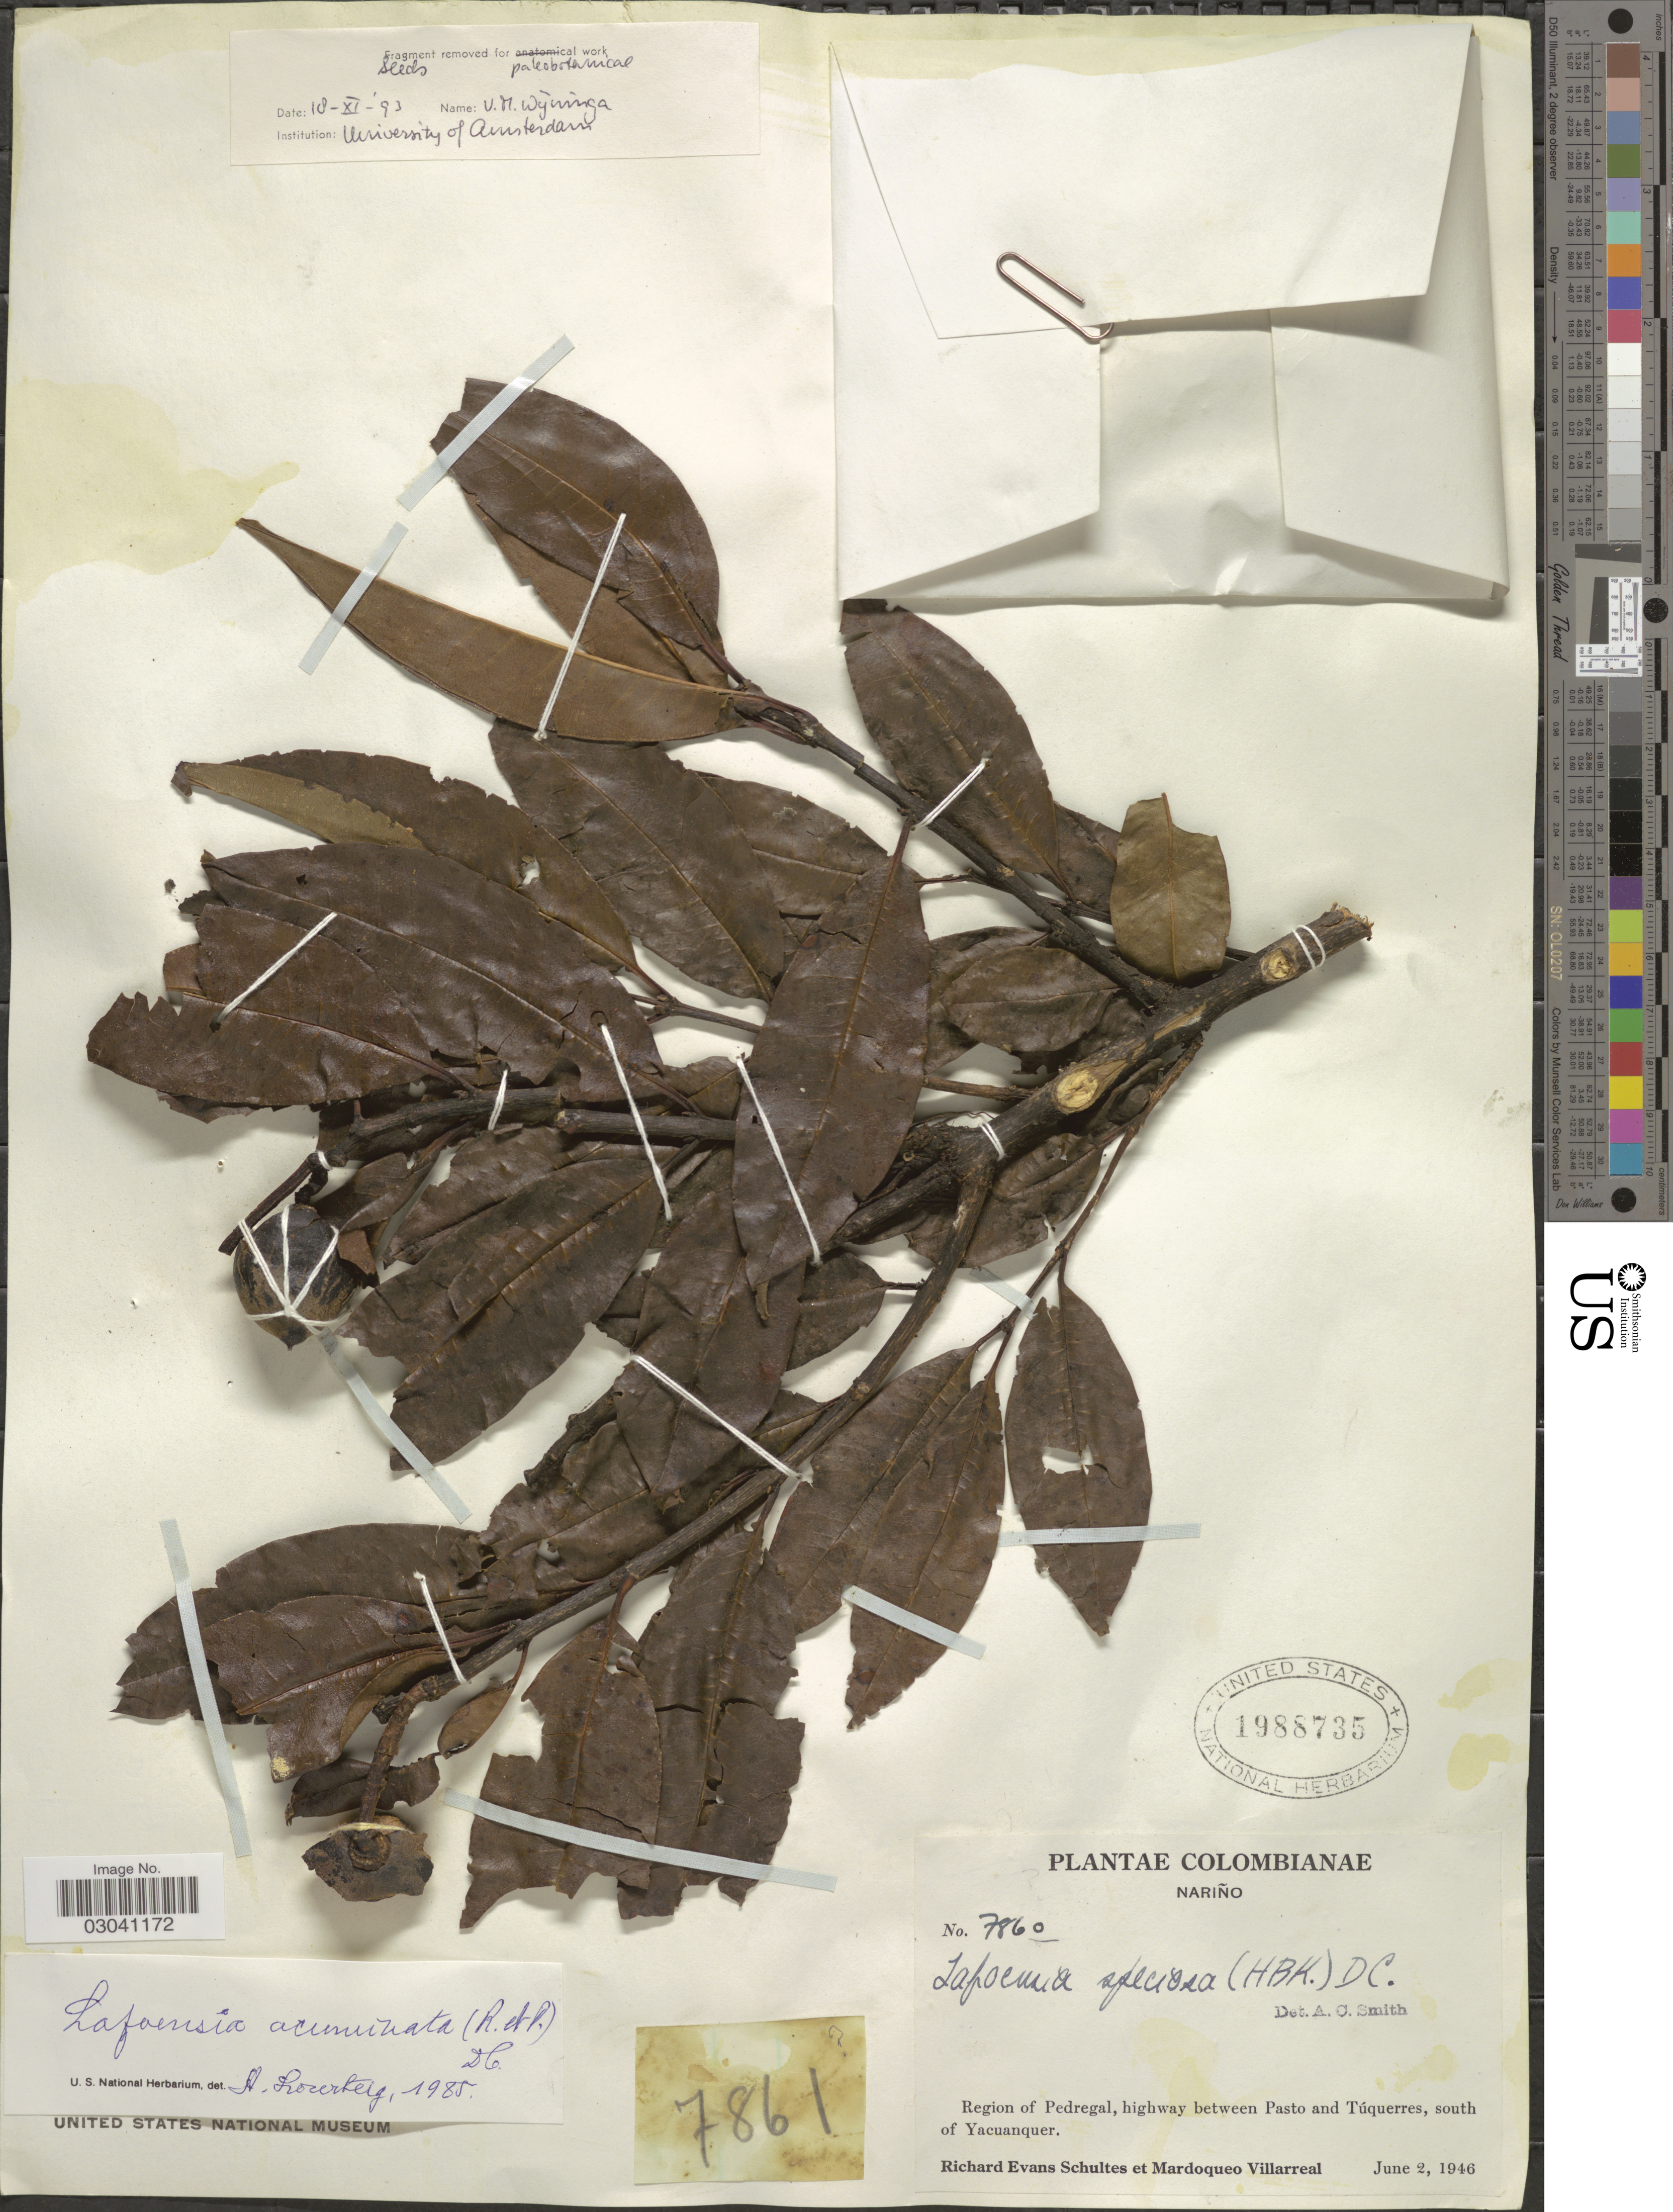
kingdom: Plantae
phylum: Tracheophyta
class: Magnoliopsida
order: Myrtales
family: Lythraceae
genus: Lafoensia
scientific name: Lafoensia acuminata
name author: (Ruiz & Pav.) DC.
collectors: R. E. Schultes & M. Villarreal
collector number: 7860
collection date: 1946-06-02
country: Colombia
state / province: Nariño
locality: Region of Pedregal, highway between Pasto and Túquerres, south of Yacuanquer.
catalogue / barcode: US 1988735